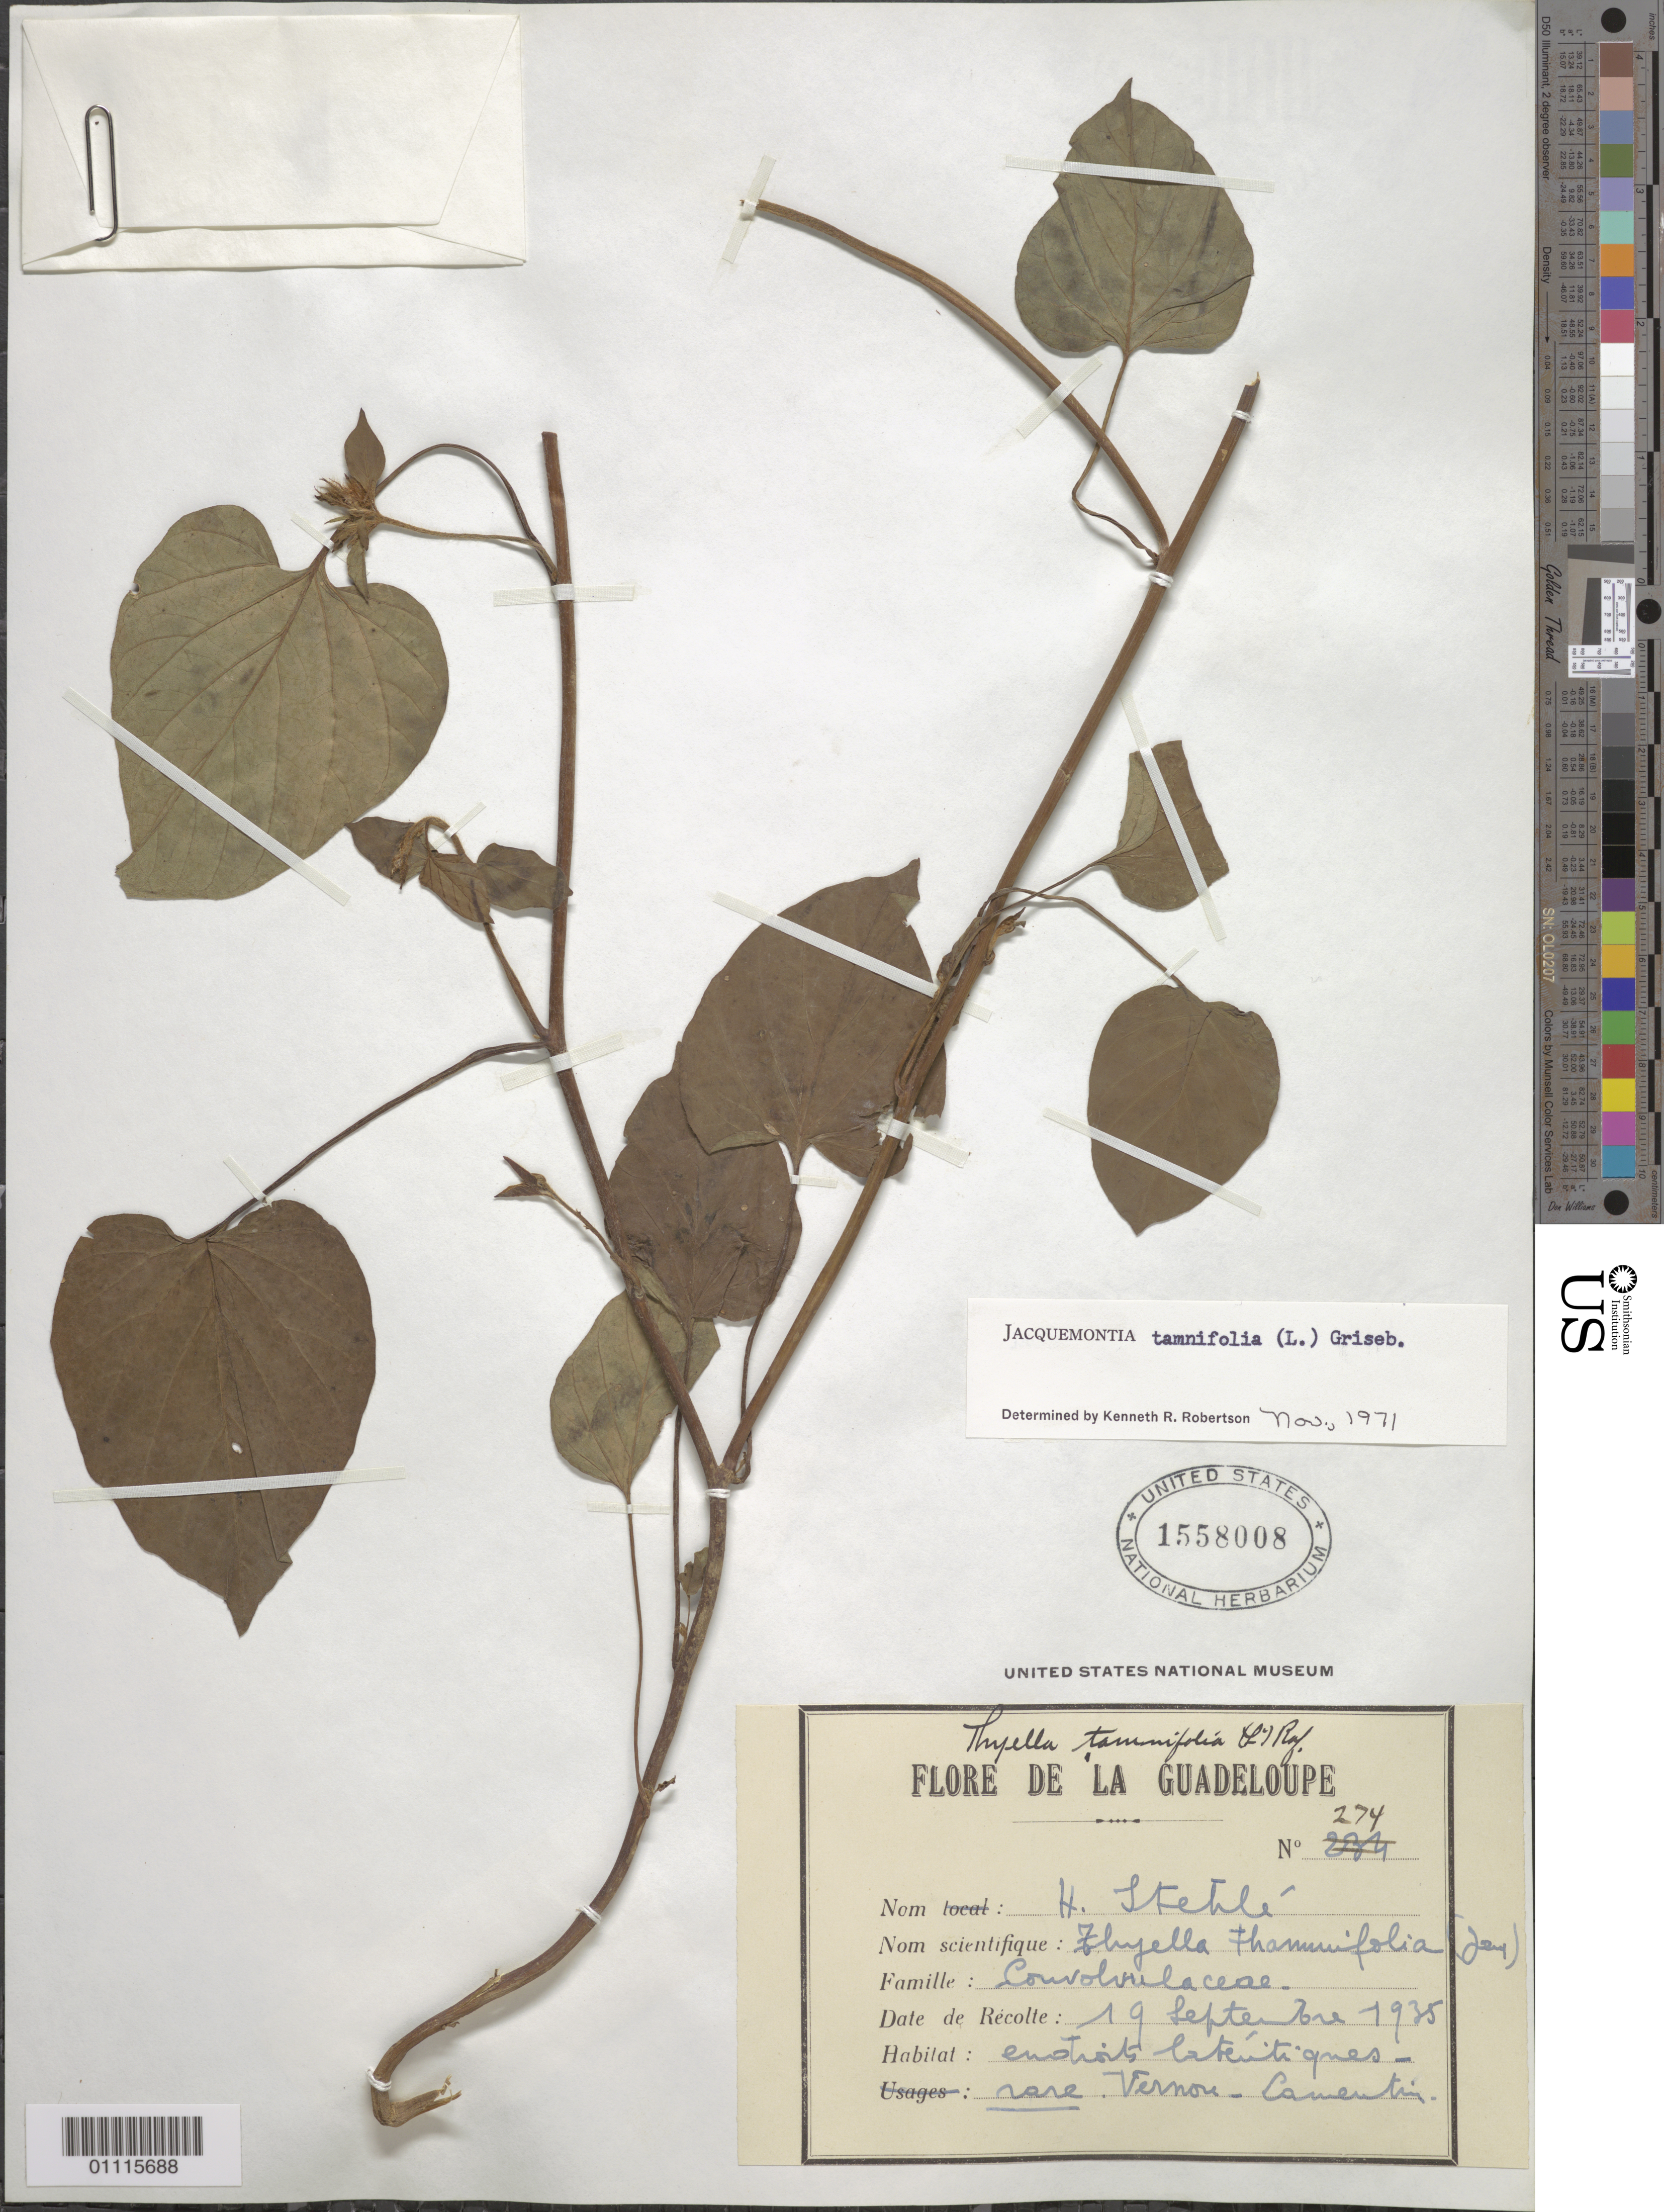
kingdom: Plantae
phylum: Tracheophyta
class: Magnoliopsida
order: Solanales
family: Convolvulaceae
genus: Jacquemontia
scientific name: Jacquemontia tamnifolia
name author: (L.) Griseb.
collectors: H. Stehlé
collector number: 274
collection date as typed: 19 Sep 1935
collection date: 1935-09-19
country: Guadeloupe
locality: Enotroits lateritiques. Vernon-Lamentin.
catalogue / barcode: US 1558008